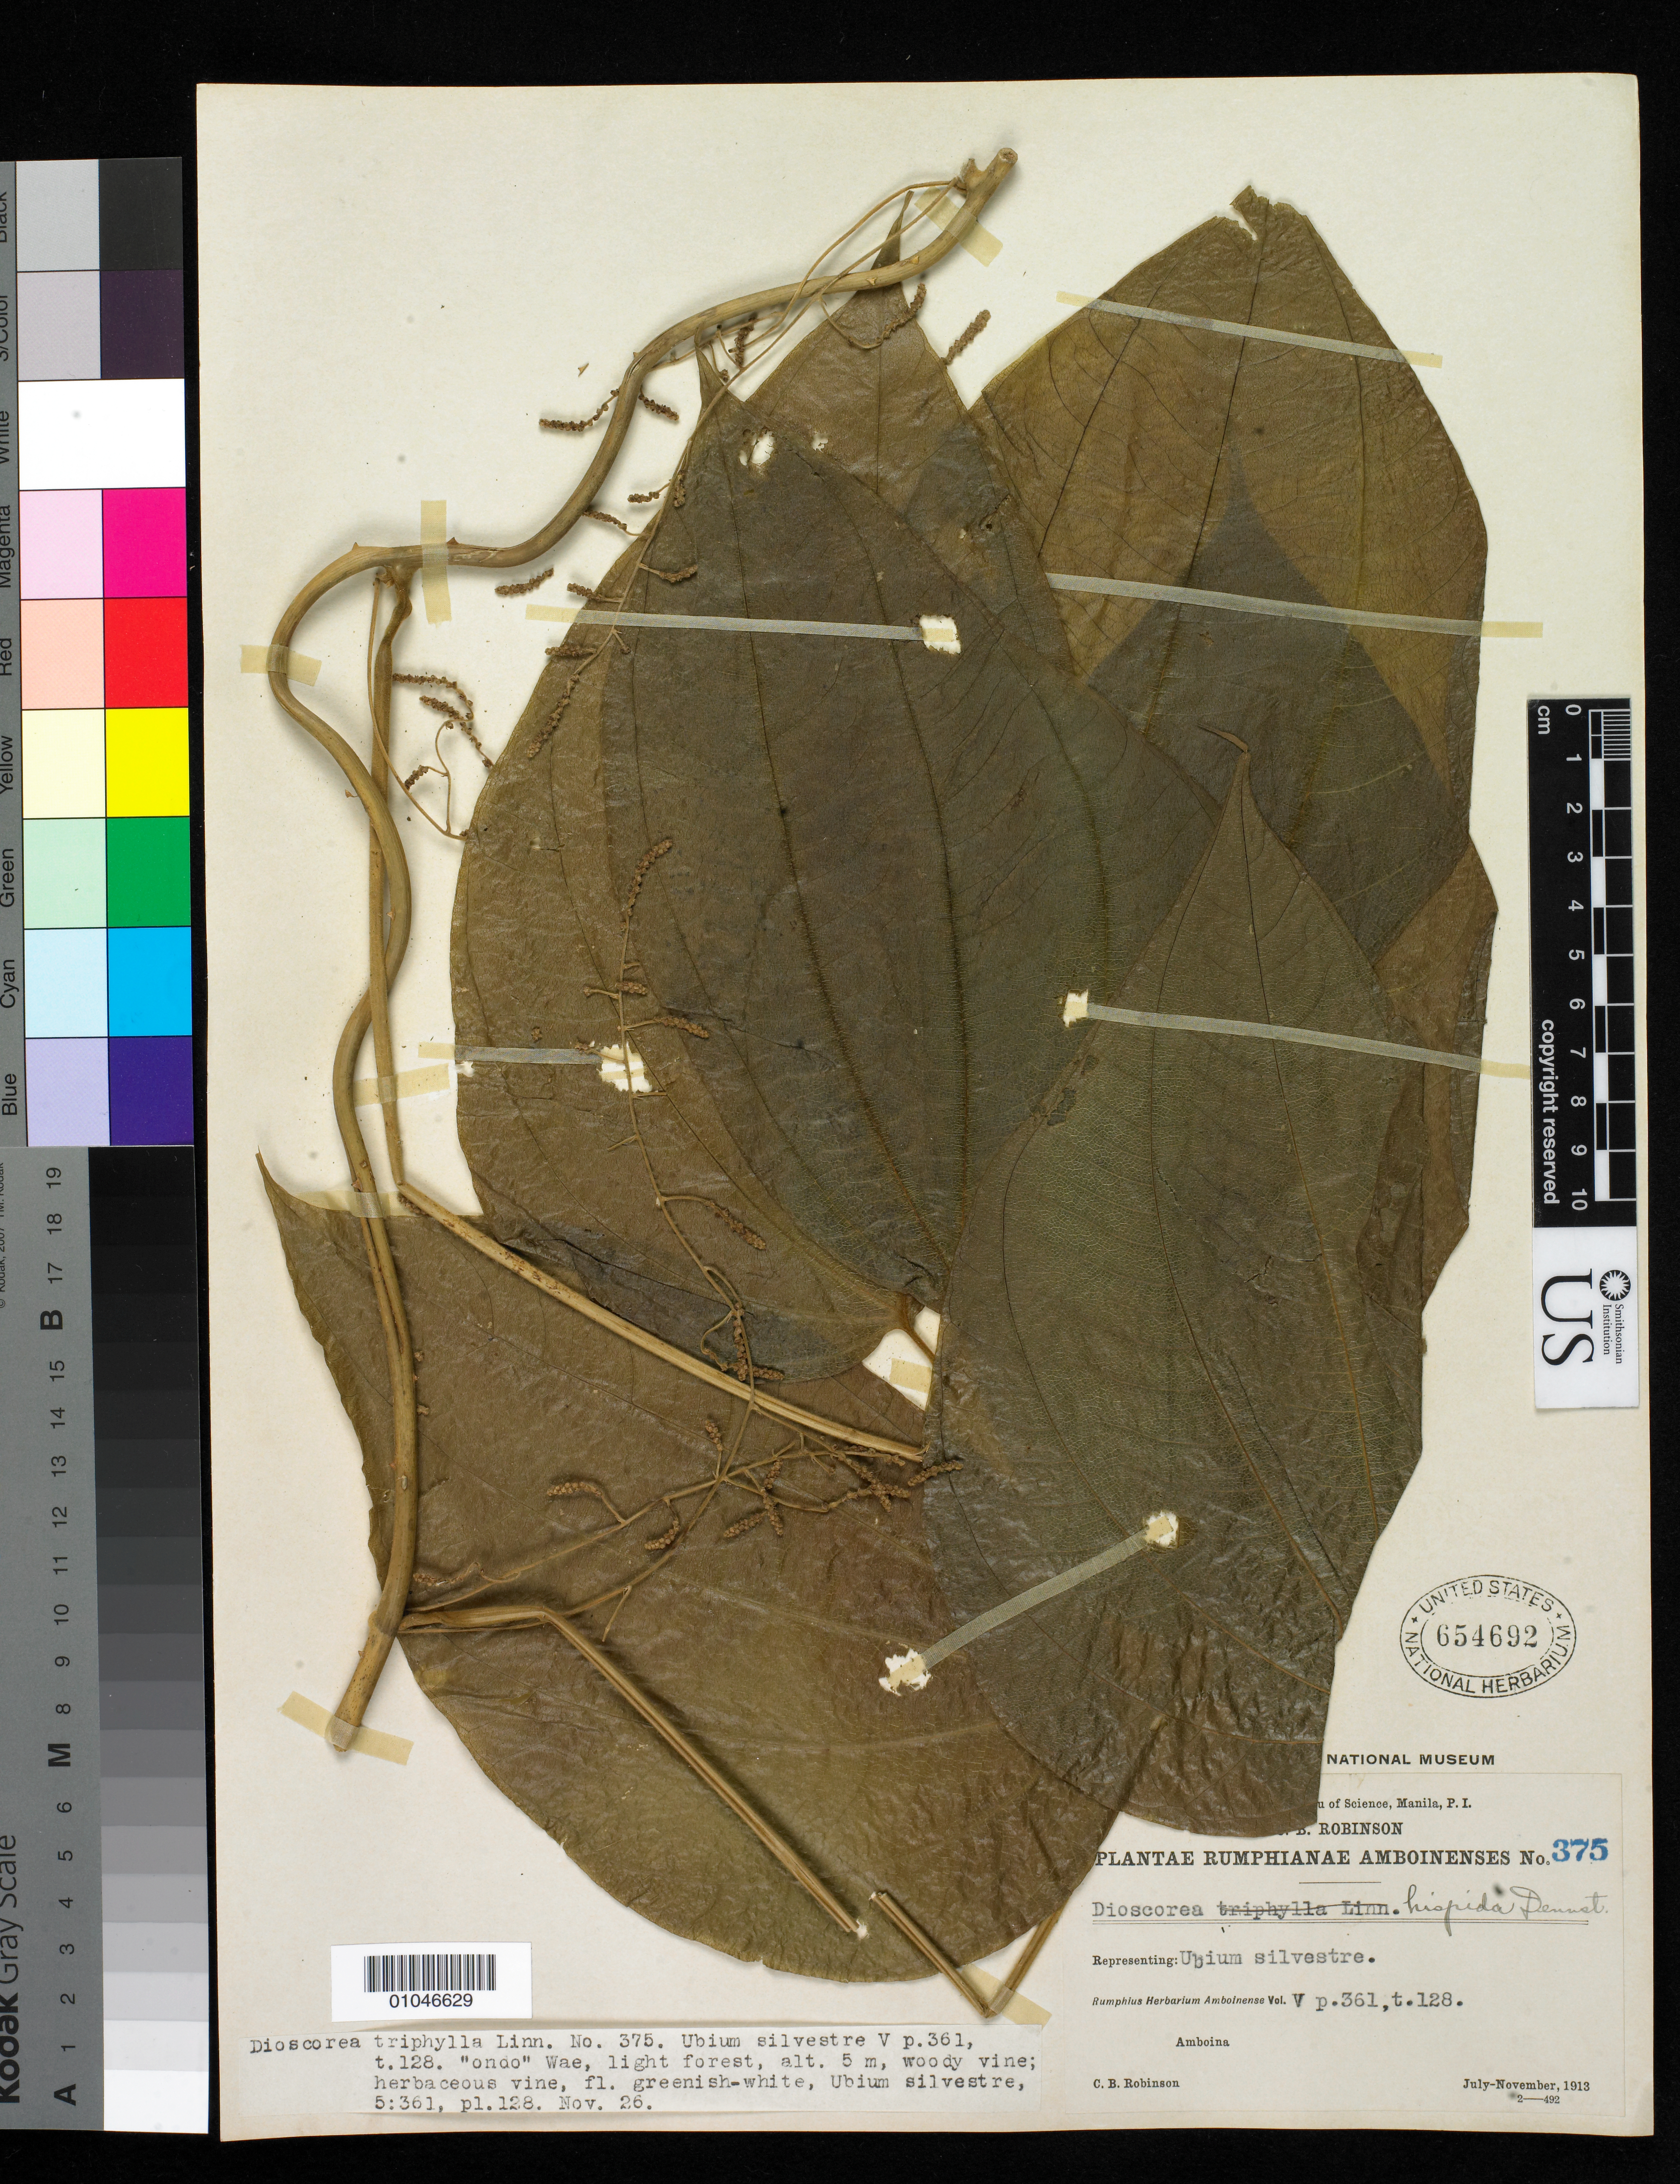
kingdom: Plantae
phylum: Tracheophyta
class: Liliopsida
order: Dioscoreales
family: Dioscoreaceae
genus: Dioscorea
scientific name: Dioscorea hispida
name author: Dennst.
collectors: C. Robinson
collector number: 375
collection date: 1913-11-26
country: Indonesia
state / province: Maluku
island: Ambon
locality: Amboina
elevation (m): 5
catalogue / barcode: US 654692